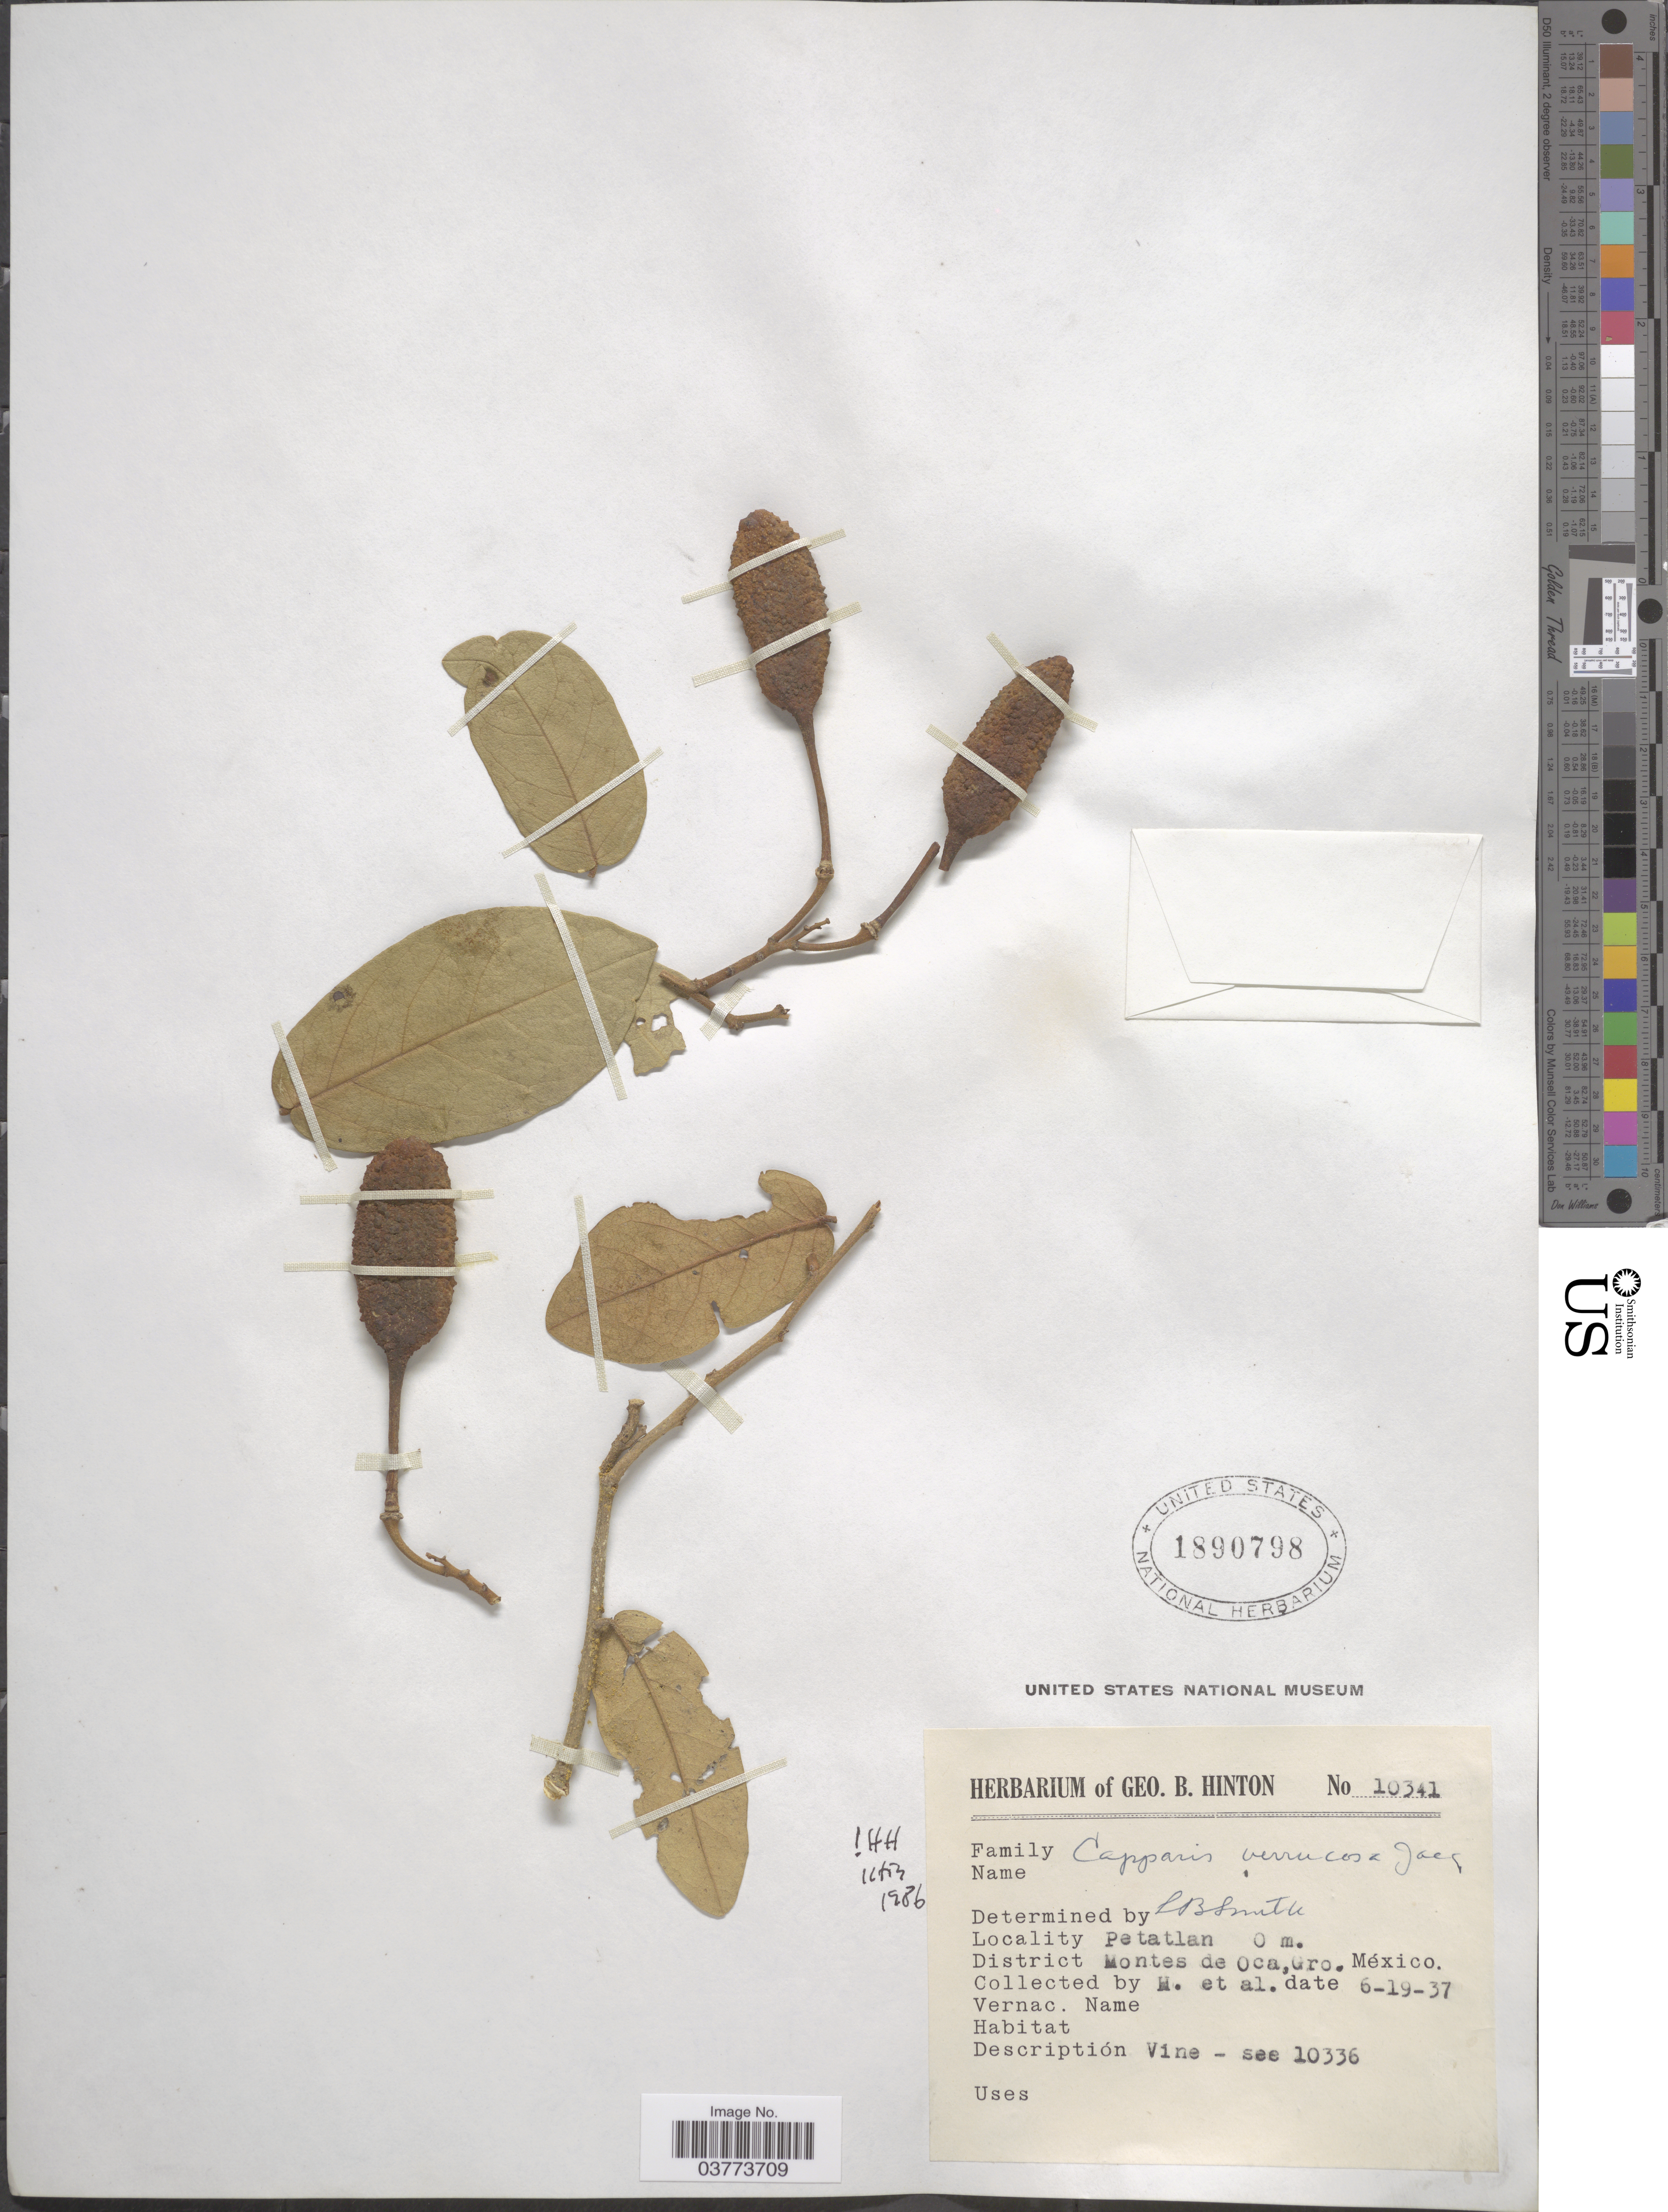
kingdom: Plantae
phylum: Tracheophyta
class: Magnoliopsida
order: Brassicales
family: Capparaceae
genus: Cynophalla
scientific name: Cynophalla verrucosa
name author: (Jacq.) J. Presl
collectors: G. B. Hinton & et al.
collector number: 10341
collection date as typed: Transcribed d/m/y: 19/6/37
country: Mexico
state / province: Guerrero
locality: Petatlan, District Montes de Oca.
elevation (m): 0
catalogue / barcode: US 1890798